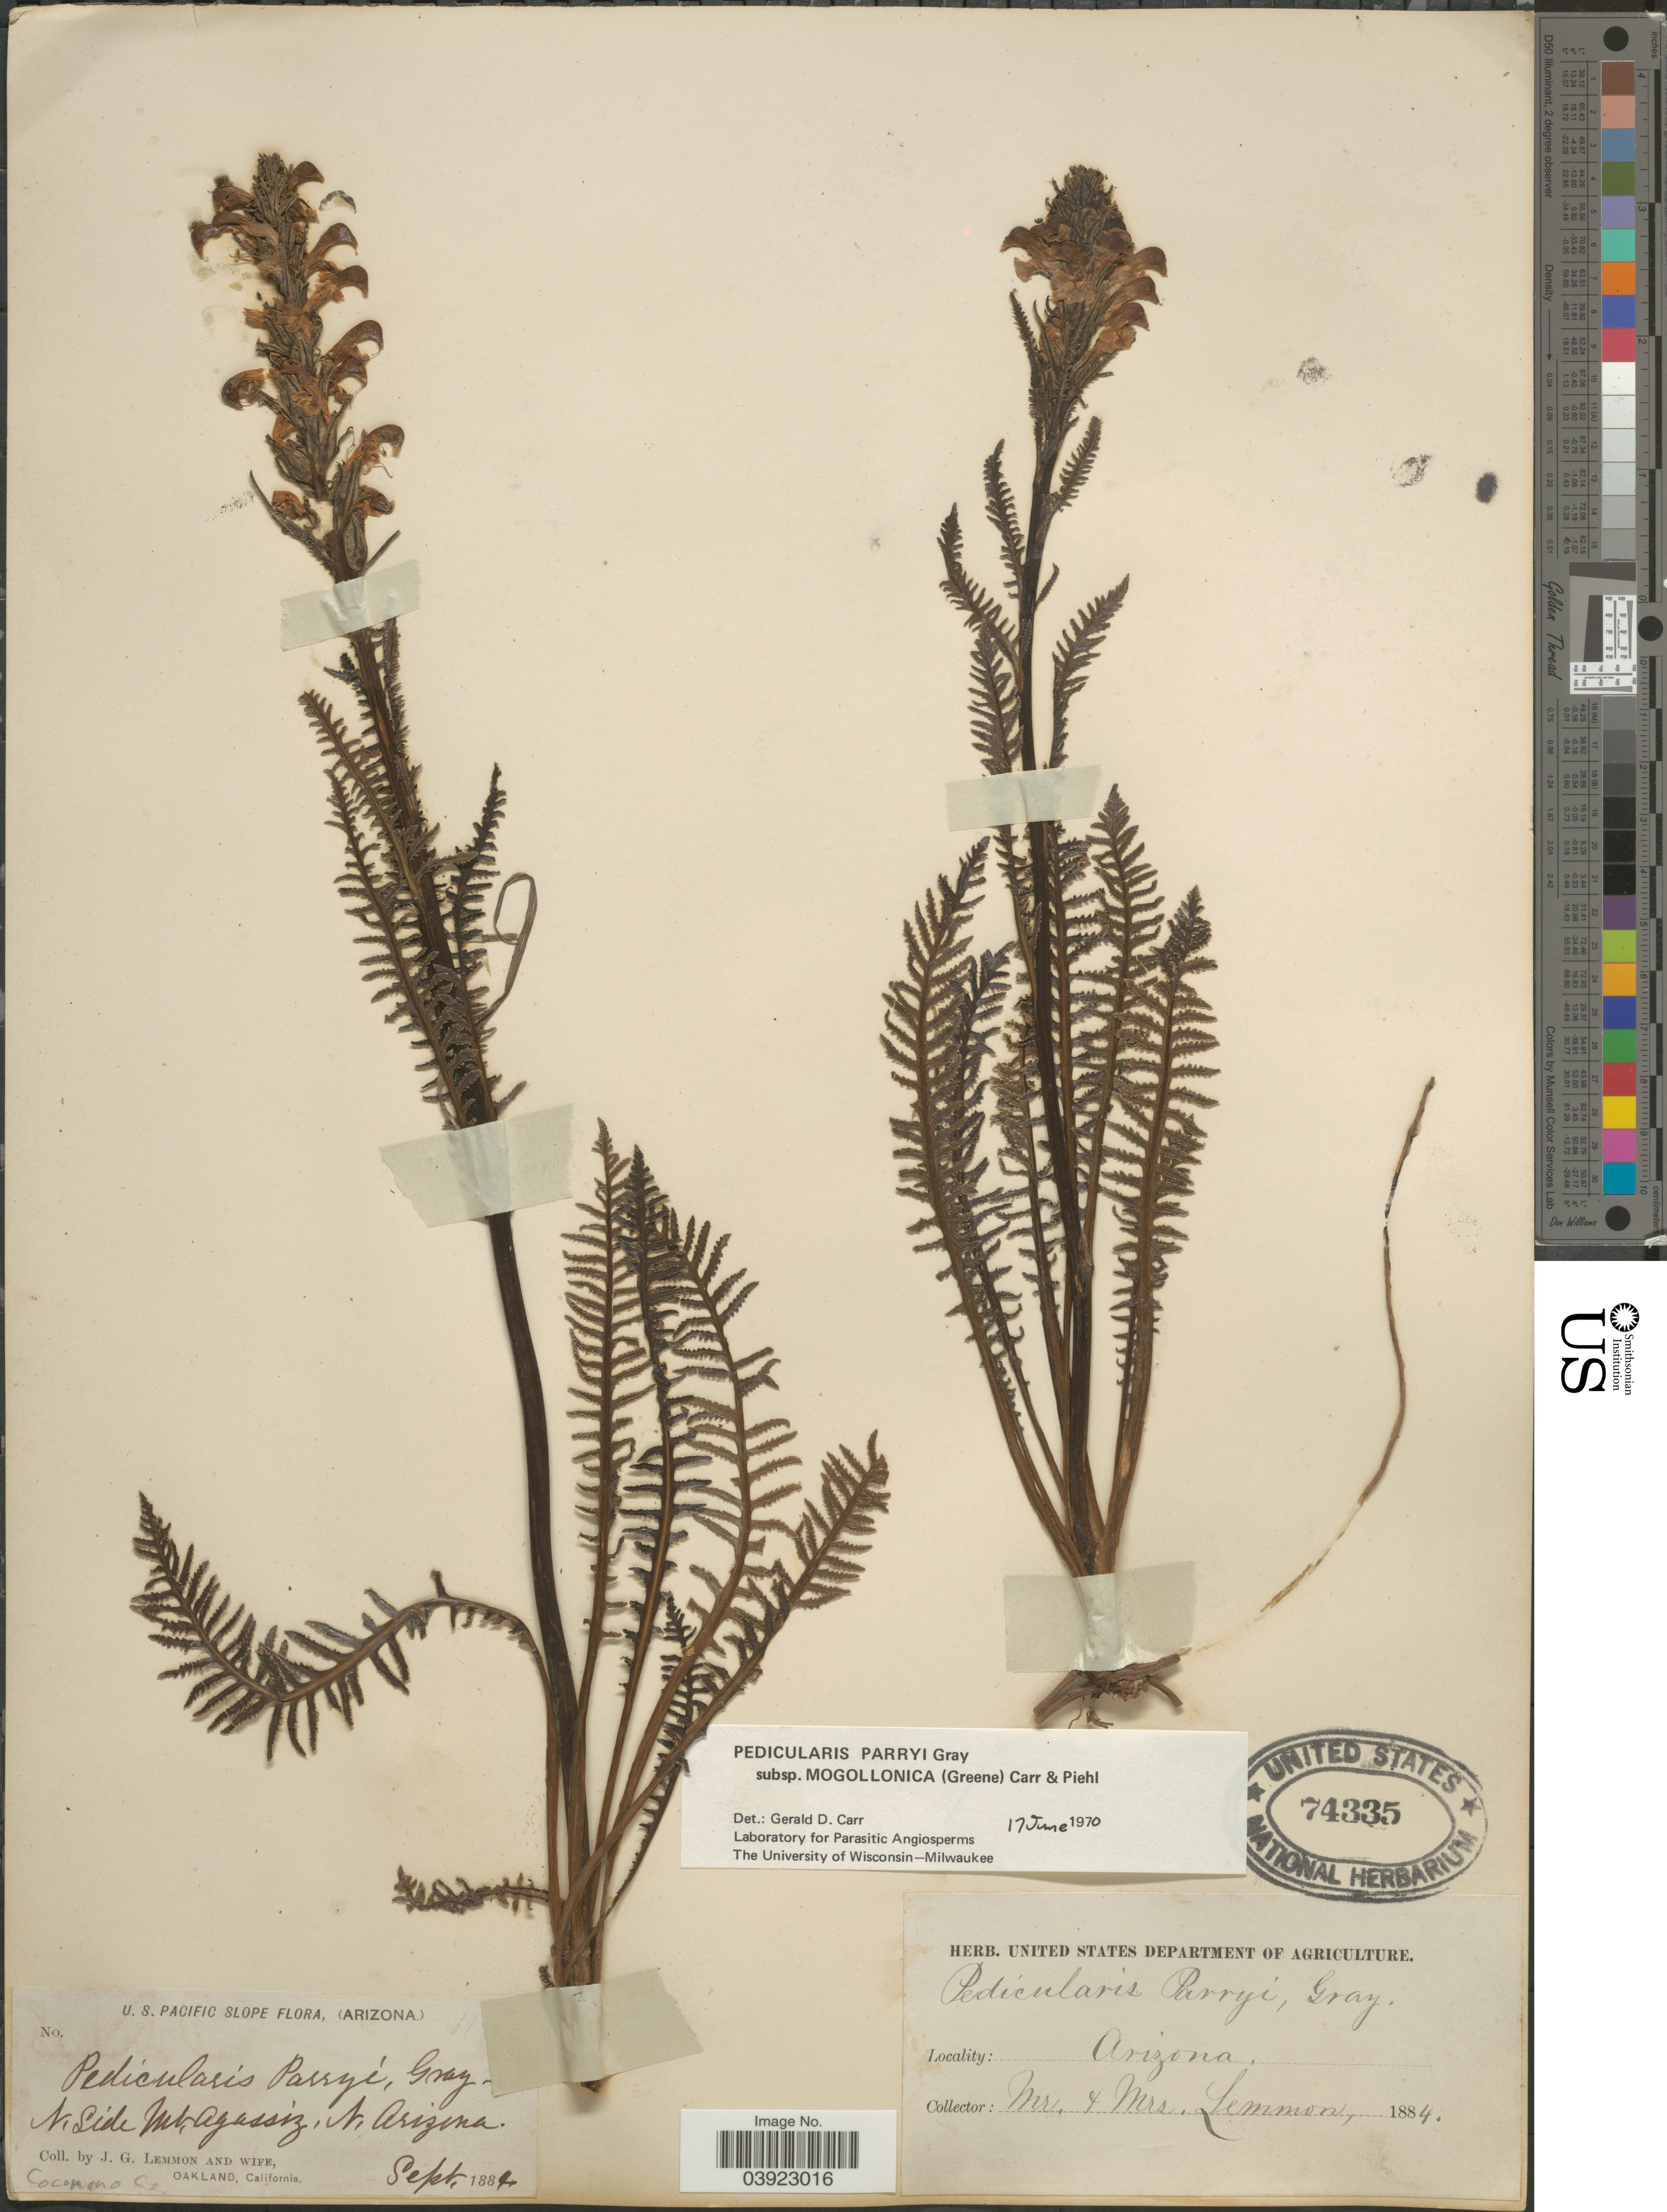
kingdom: Plantae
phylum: Tracheophyta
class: Magnoliopsida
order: Lamiales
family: Orobanchaceae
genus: Pedicularis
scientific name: Pedicularis parryi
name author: A. Gray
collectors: J. Lemmon & Mrs. J. G. Lemmon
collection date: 1884-09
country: United States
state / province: Arizona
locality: U.S. Pacific Slope. N. Side Mt. Agassiz. N. Arizona. Coconino Co.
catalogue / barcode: US 74335